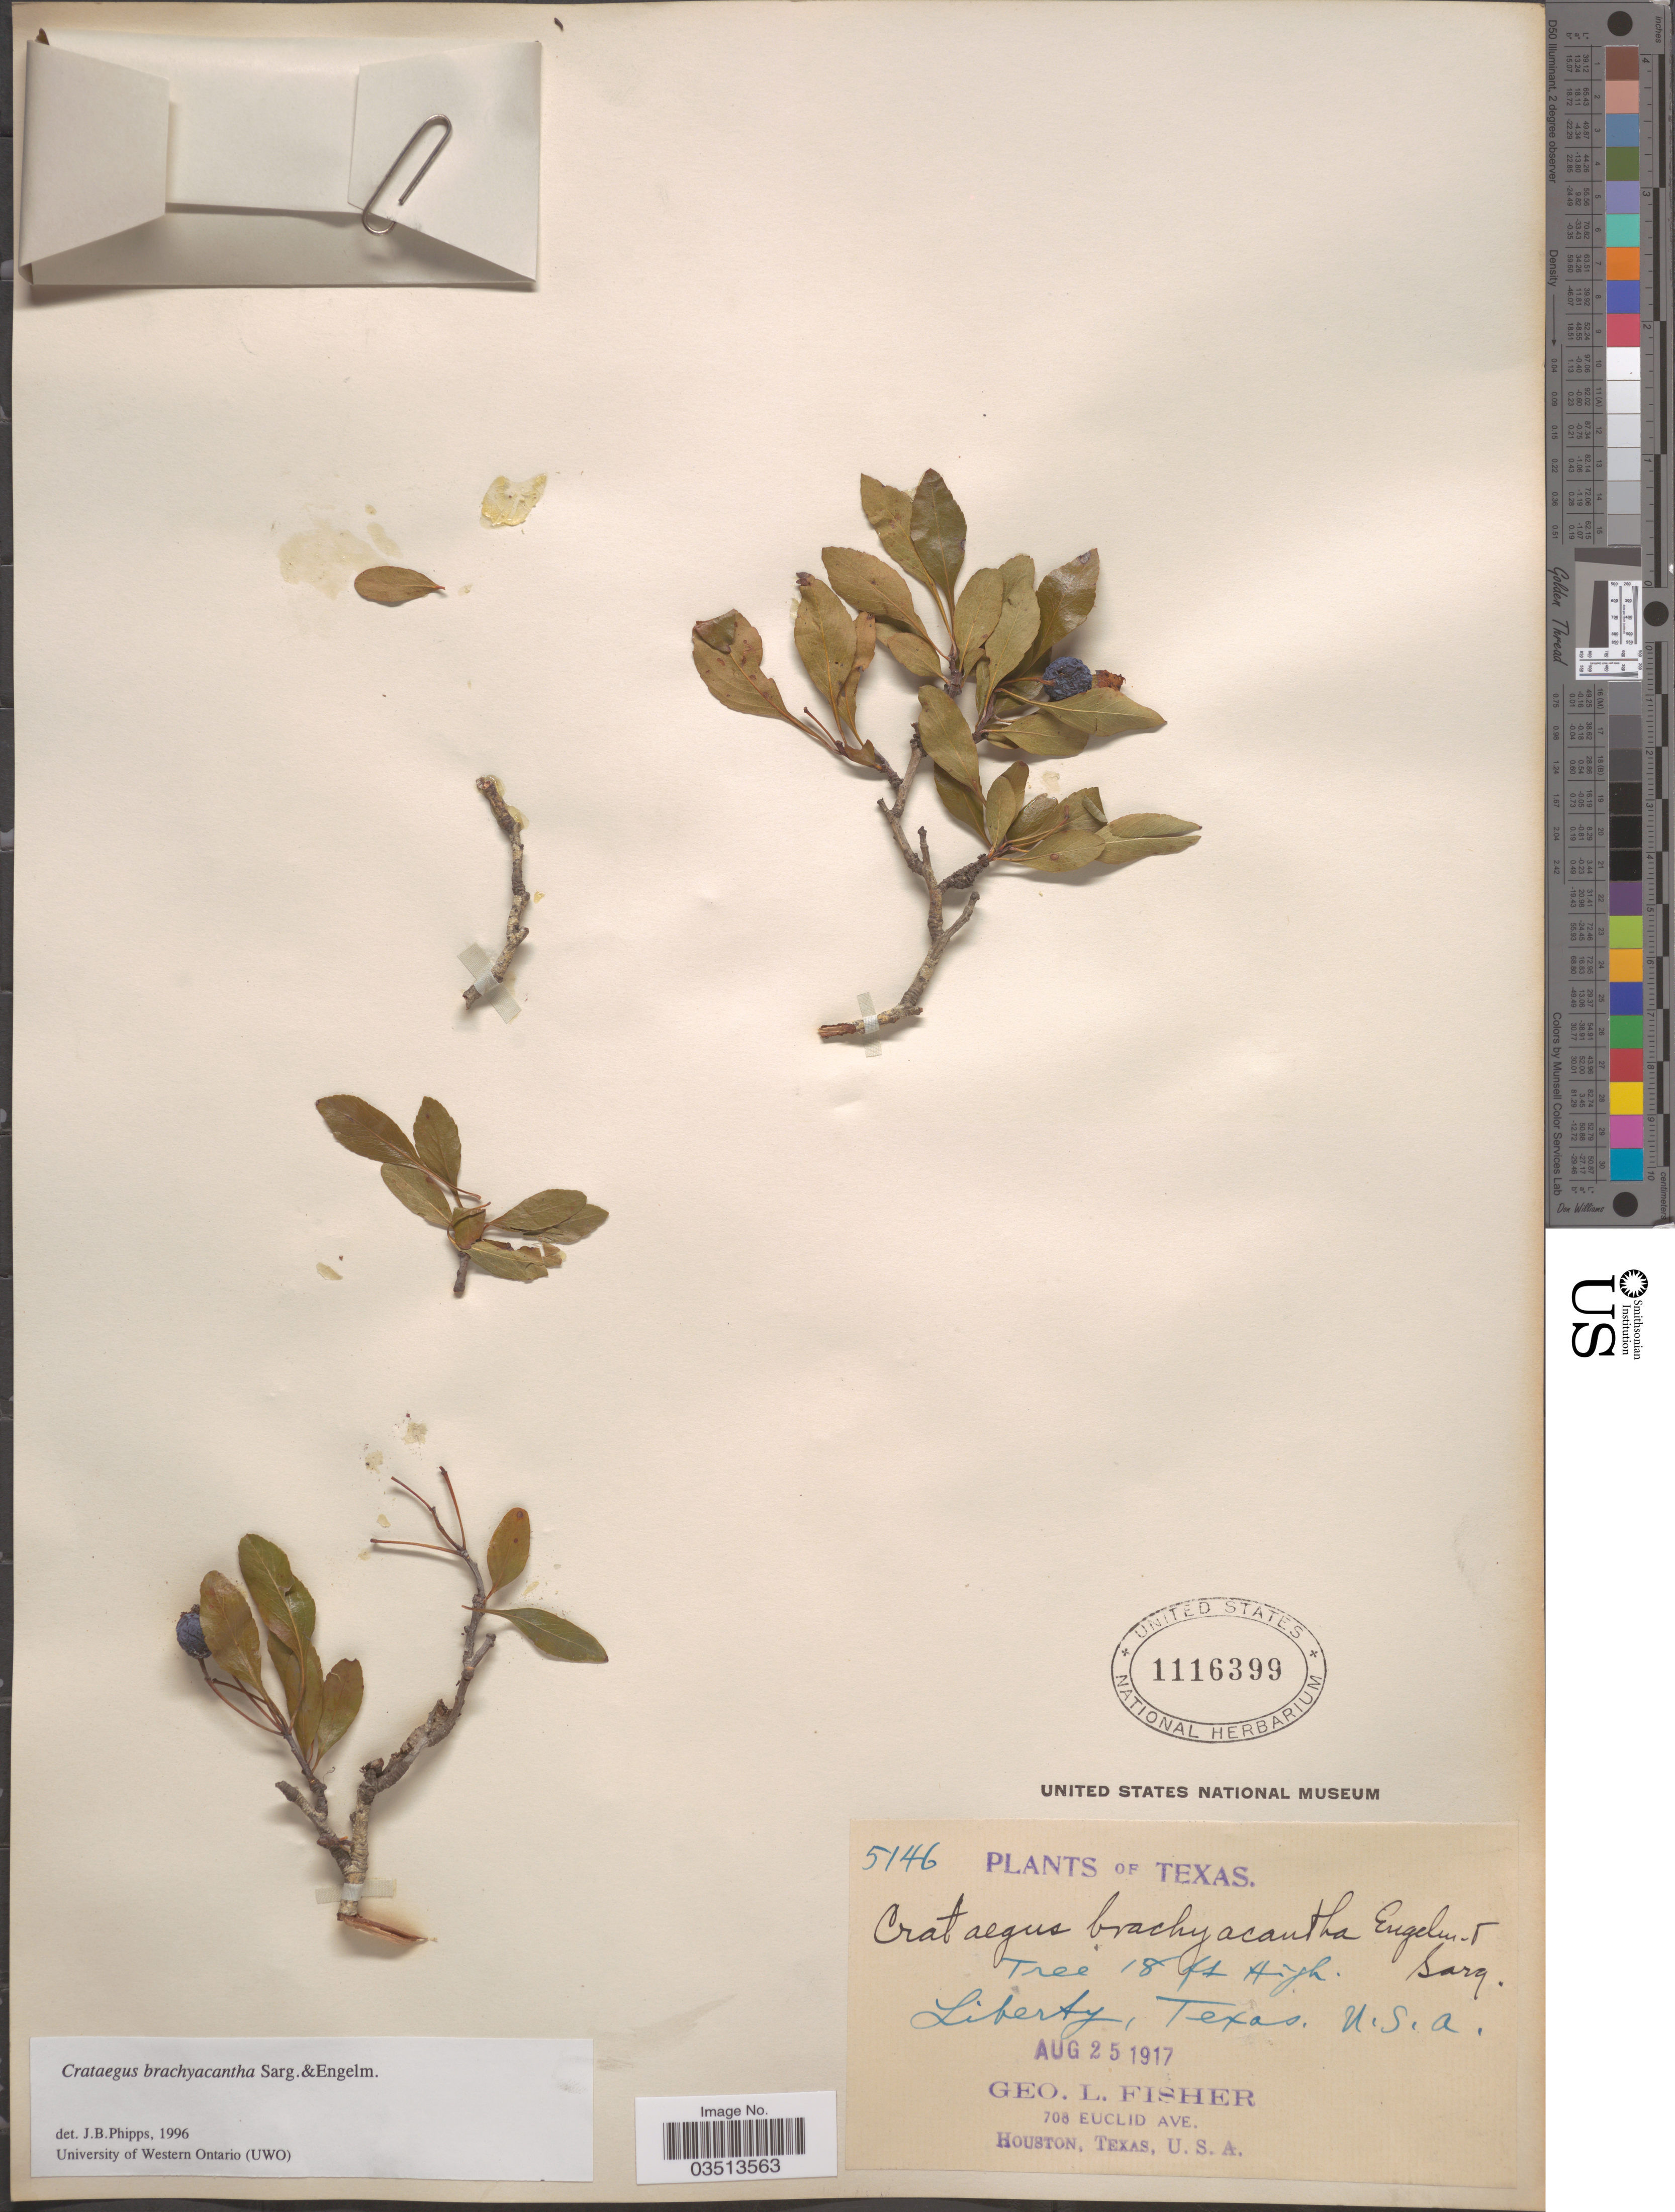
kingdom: Plantae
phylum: Tracheophyta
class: Magnoliopsida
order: Rosales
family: Rosaceae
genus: Crataegus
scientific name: Crataegus brachyacantha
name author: Sarg. & Engelm.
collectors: G. L. Fisher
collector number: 5146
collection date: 1917-08-25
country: United States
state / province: Texas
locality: Liberty.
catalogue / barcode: US 1116399